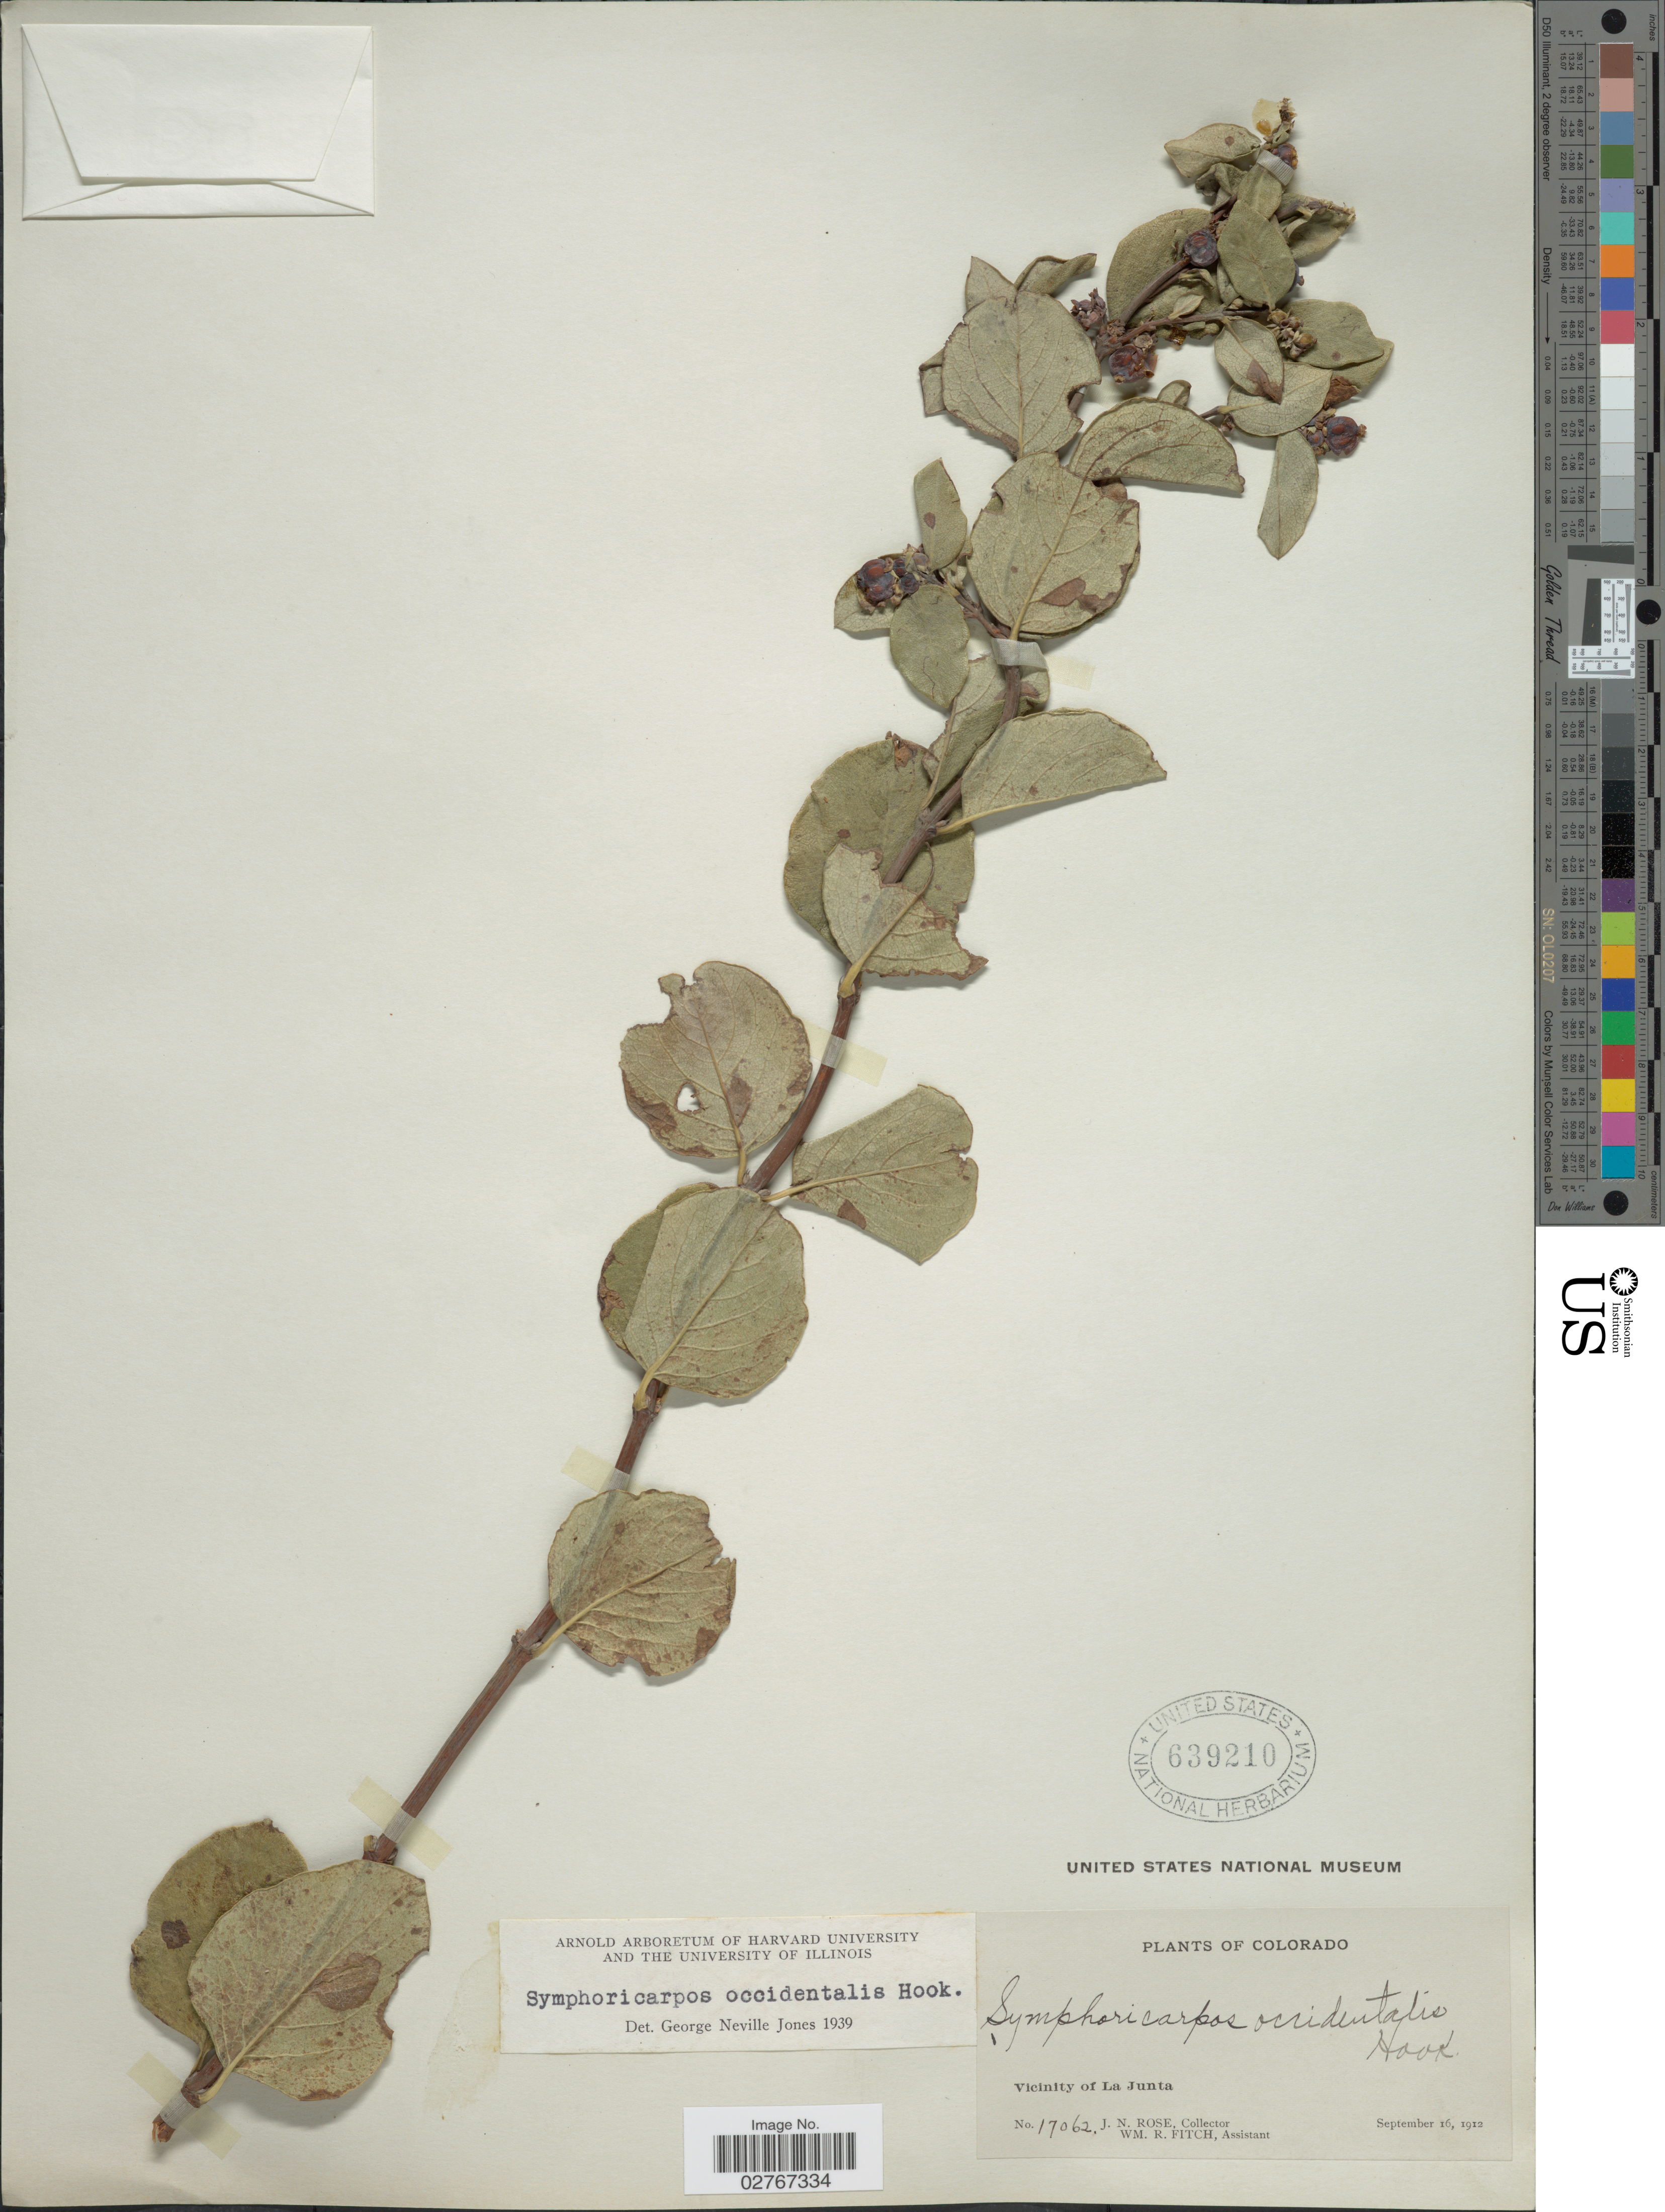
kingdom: Plantae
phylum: Tracheophyta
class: Magnoliopsida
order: Dipsacales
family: Caprifoliaceae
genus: Symphoricarpos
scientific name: Symphoricarpos occidentalis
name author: (R. Br.) Hook.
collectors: J. N. Rose & W. R. Fitch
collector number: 17062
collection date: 1912-09-16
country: United States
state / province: Colorado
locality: Vicinity of La Junta.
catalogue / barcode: US 639210